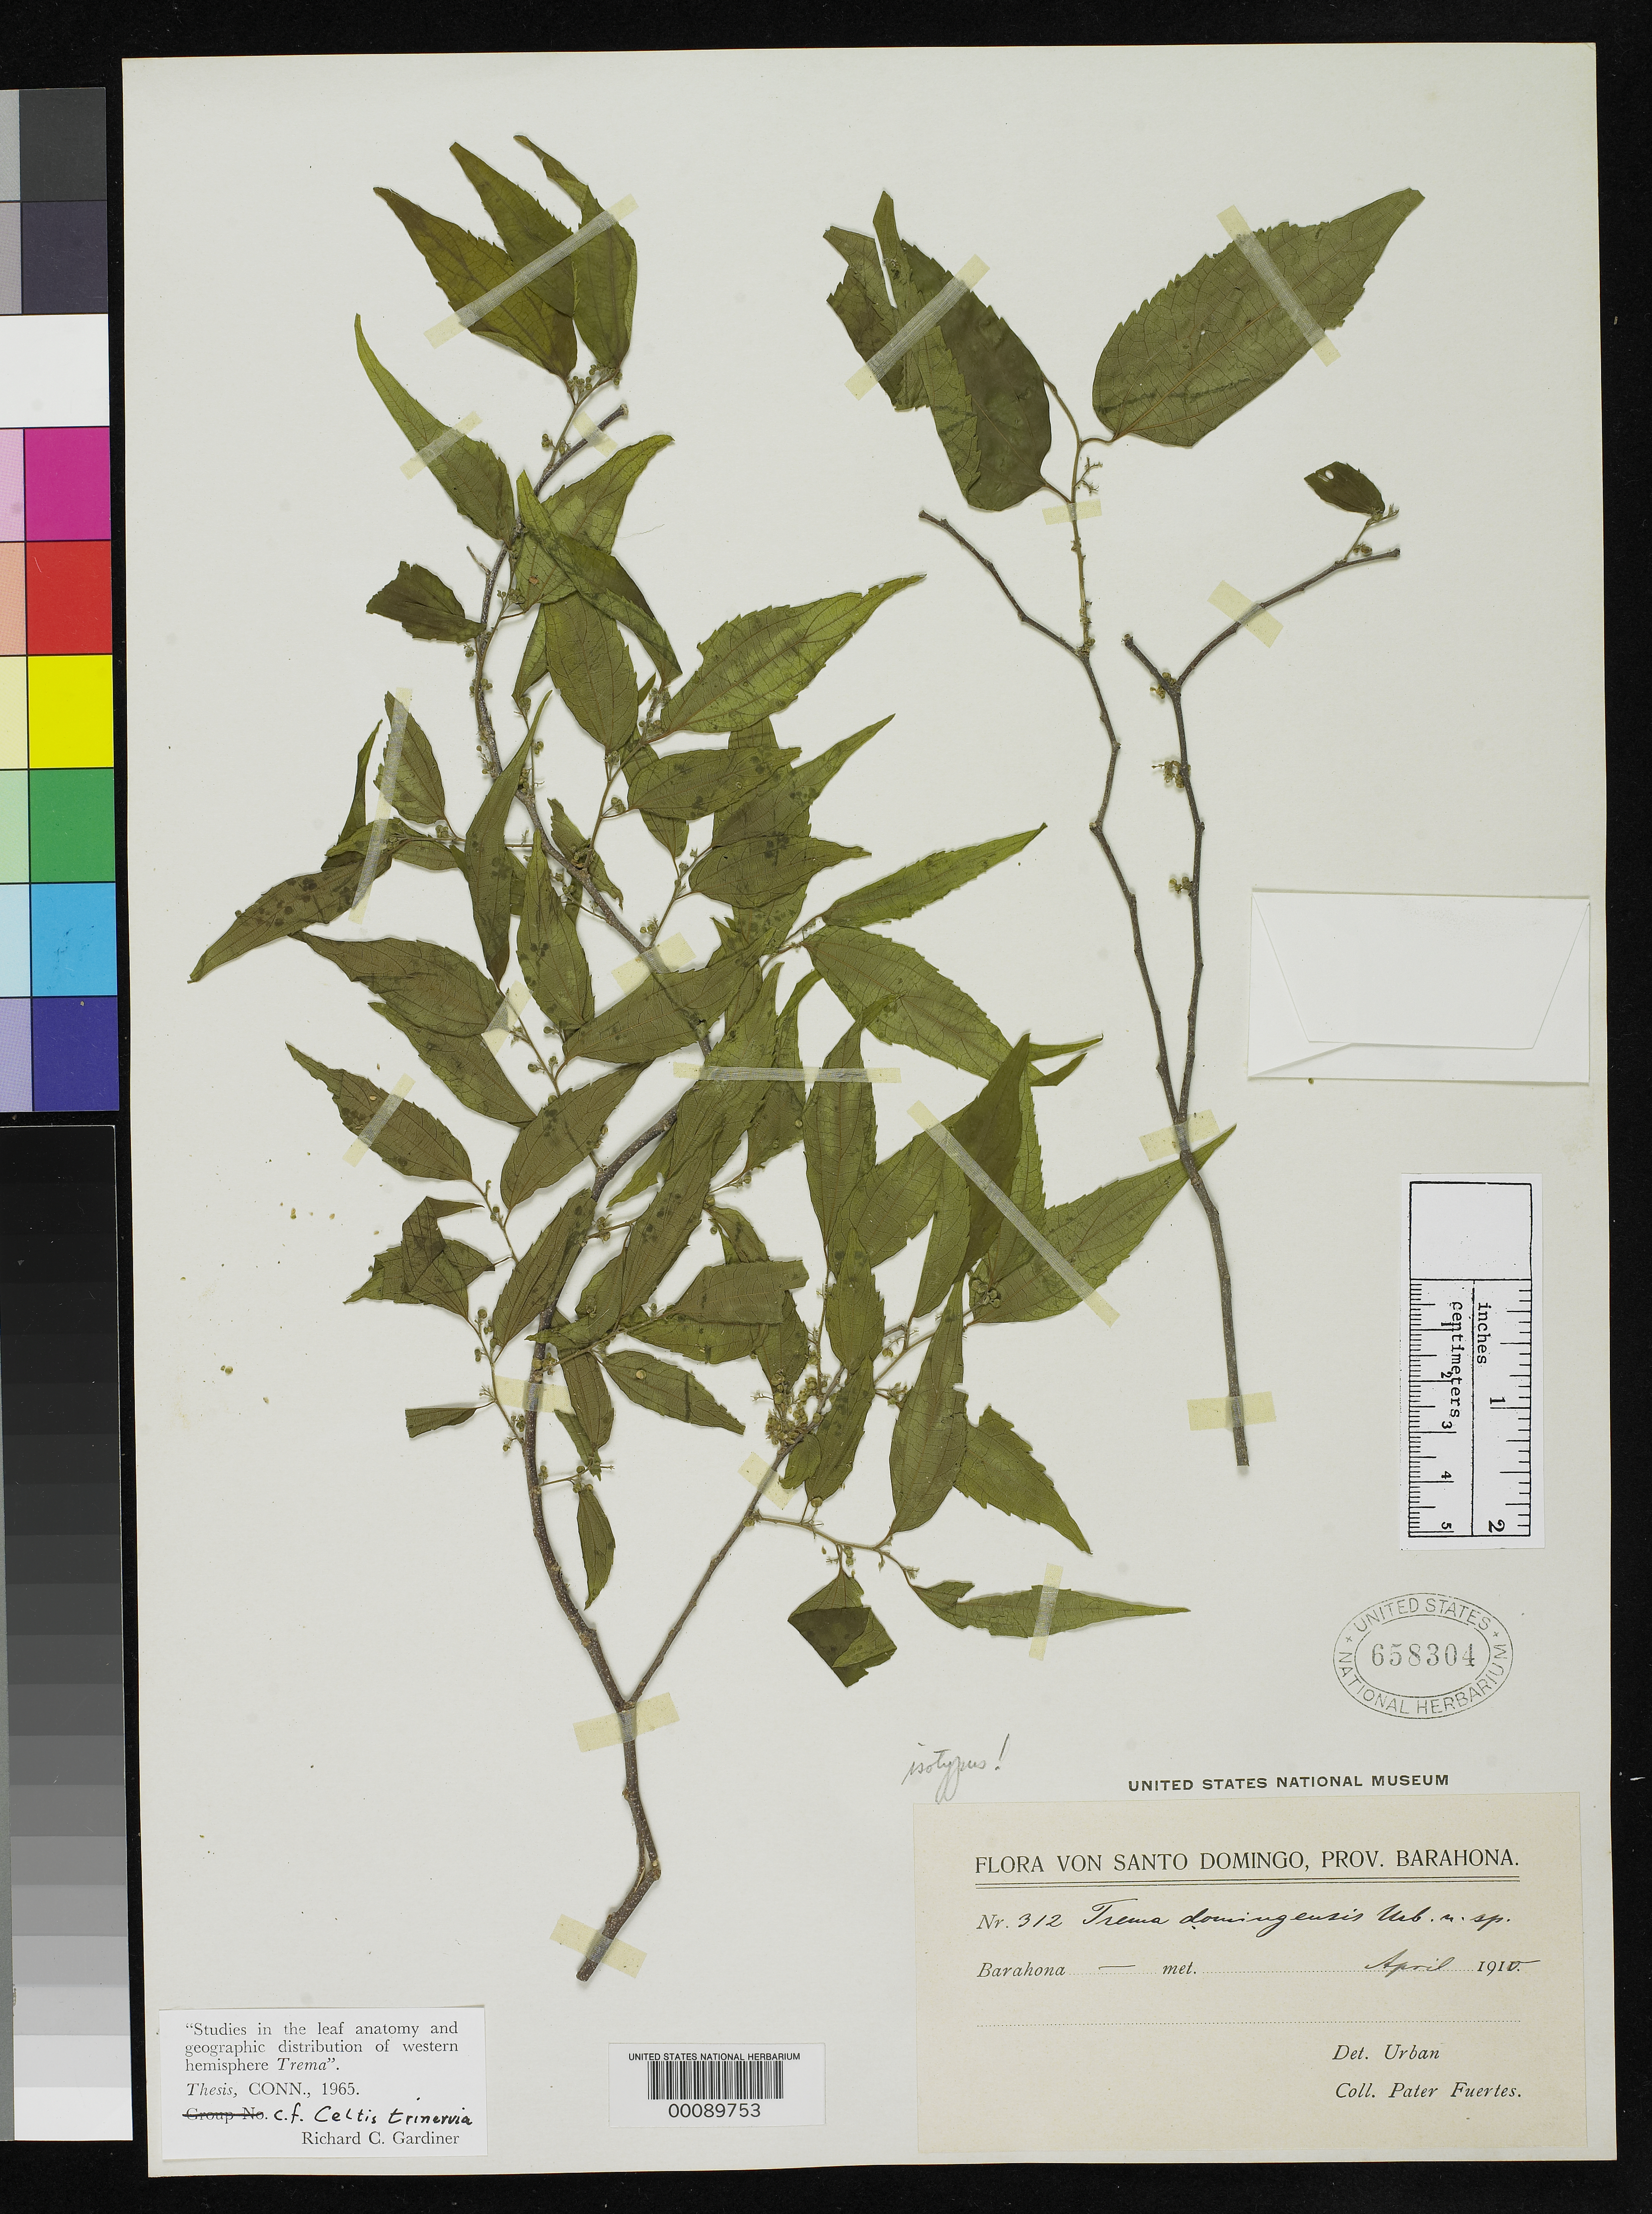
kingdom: Plantae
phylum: Tracheophyta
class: Magnoliopsida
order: Rosales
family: Cannabaceae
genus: Trema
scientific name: Trema domingense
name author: Urb.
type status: Isotype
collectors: M. D. Fuertes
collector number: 312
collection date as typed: Apr 1910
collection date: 1910-04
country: Dominican Republic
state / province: Barahona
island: Hispaniola Island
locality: Near Barahona.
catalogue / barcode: US 658304